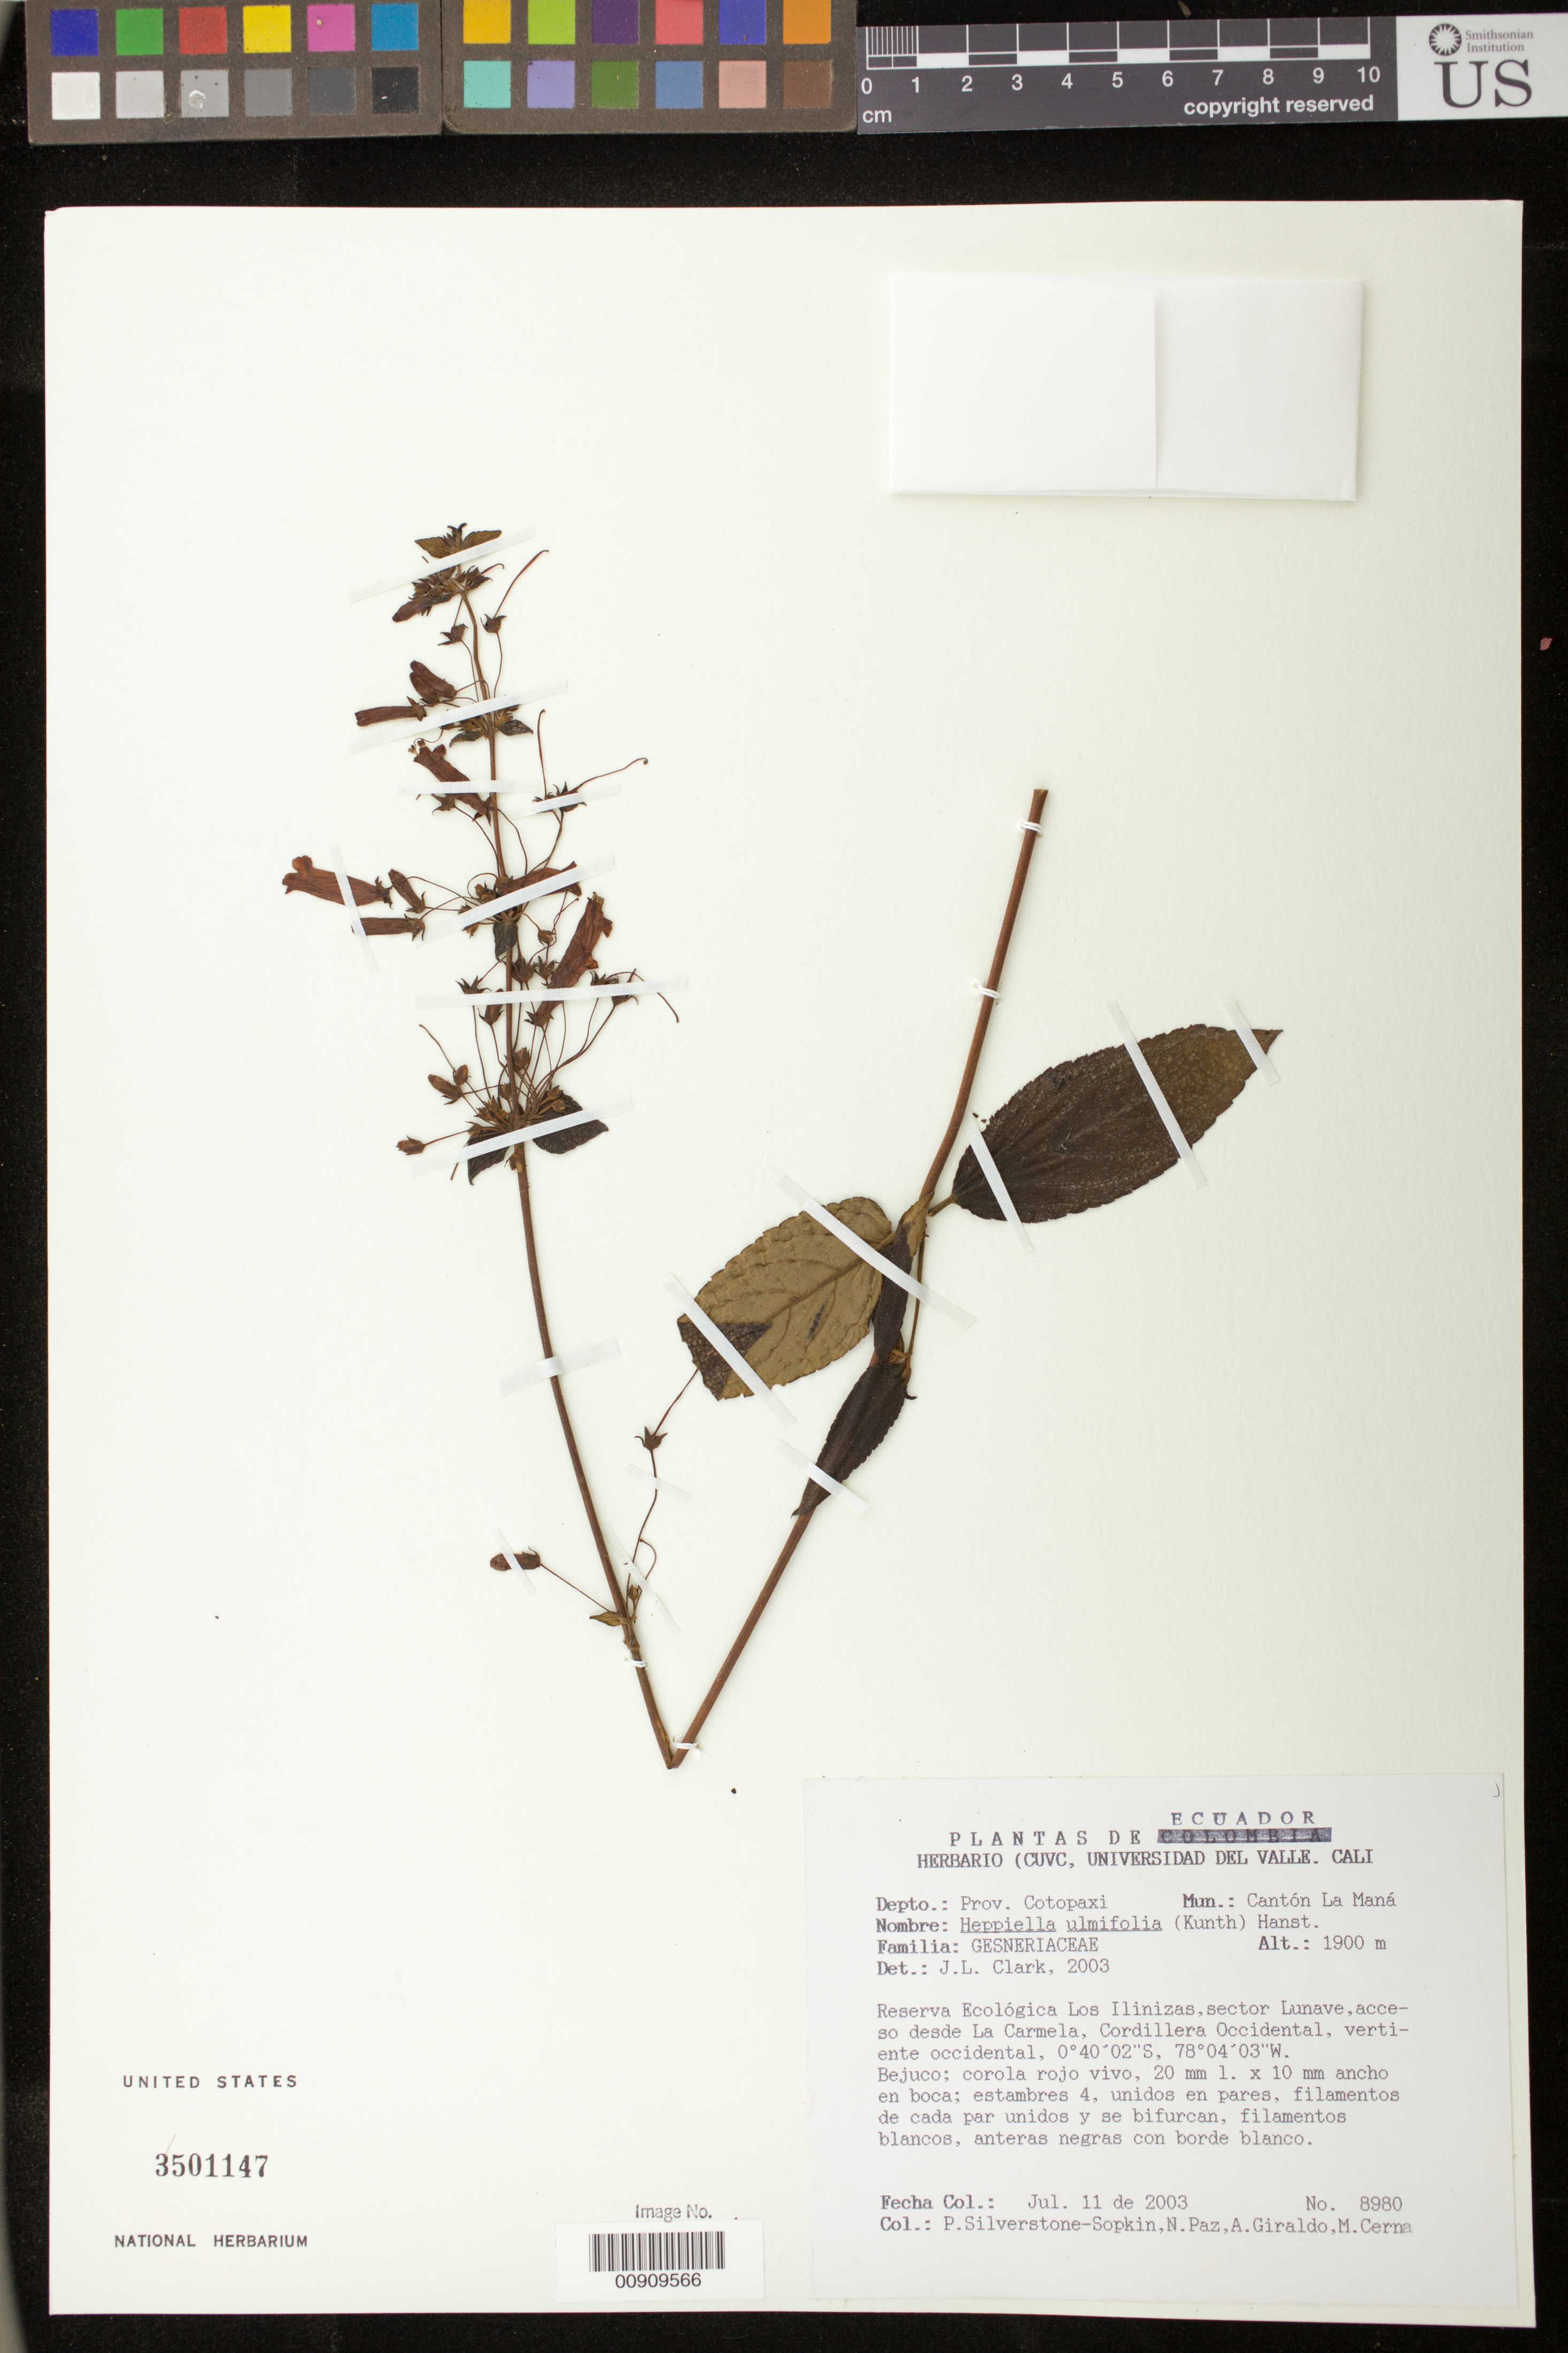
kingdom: Plantae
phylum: Tracheophyta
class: Magnoliopsida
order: Lamiales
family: Gesneriaceae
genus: Heppiella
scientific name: Heppiella ulmifolia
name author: (Kunth) Hanst.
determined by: Clark, J. L., (SEL), The Marie Selby Botanical Garden (UNITED STATES)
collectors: P. A. Silverstone-Sopkin, N. Paz, A. Giraldo & M. Cerna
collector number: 8980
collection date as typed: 11 Jul 2003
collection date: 2003-07-11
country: Ecuador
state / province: Cotopaxi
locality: Cantón La Maná. Reserva Ecológica Los Ilinizas, sector Lunave, acceso desde La Carmal, Cordillera Occidental, vertiente occidental.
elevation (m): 1900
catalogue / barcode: US 3501147